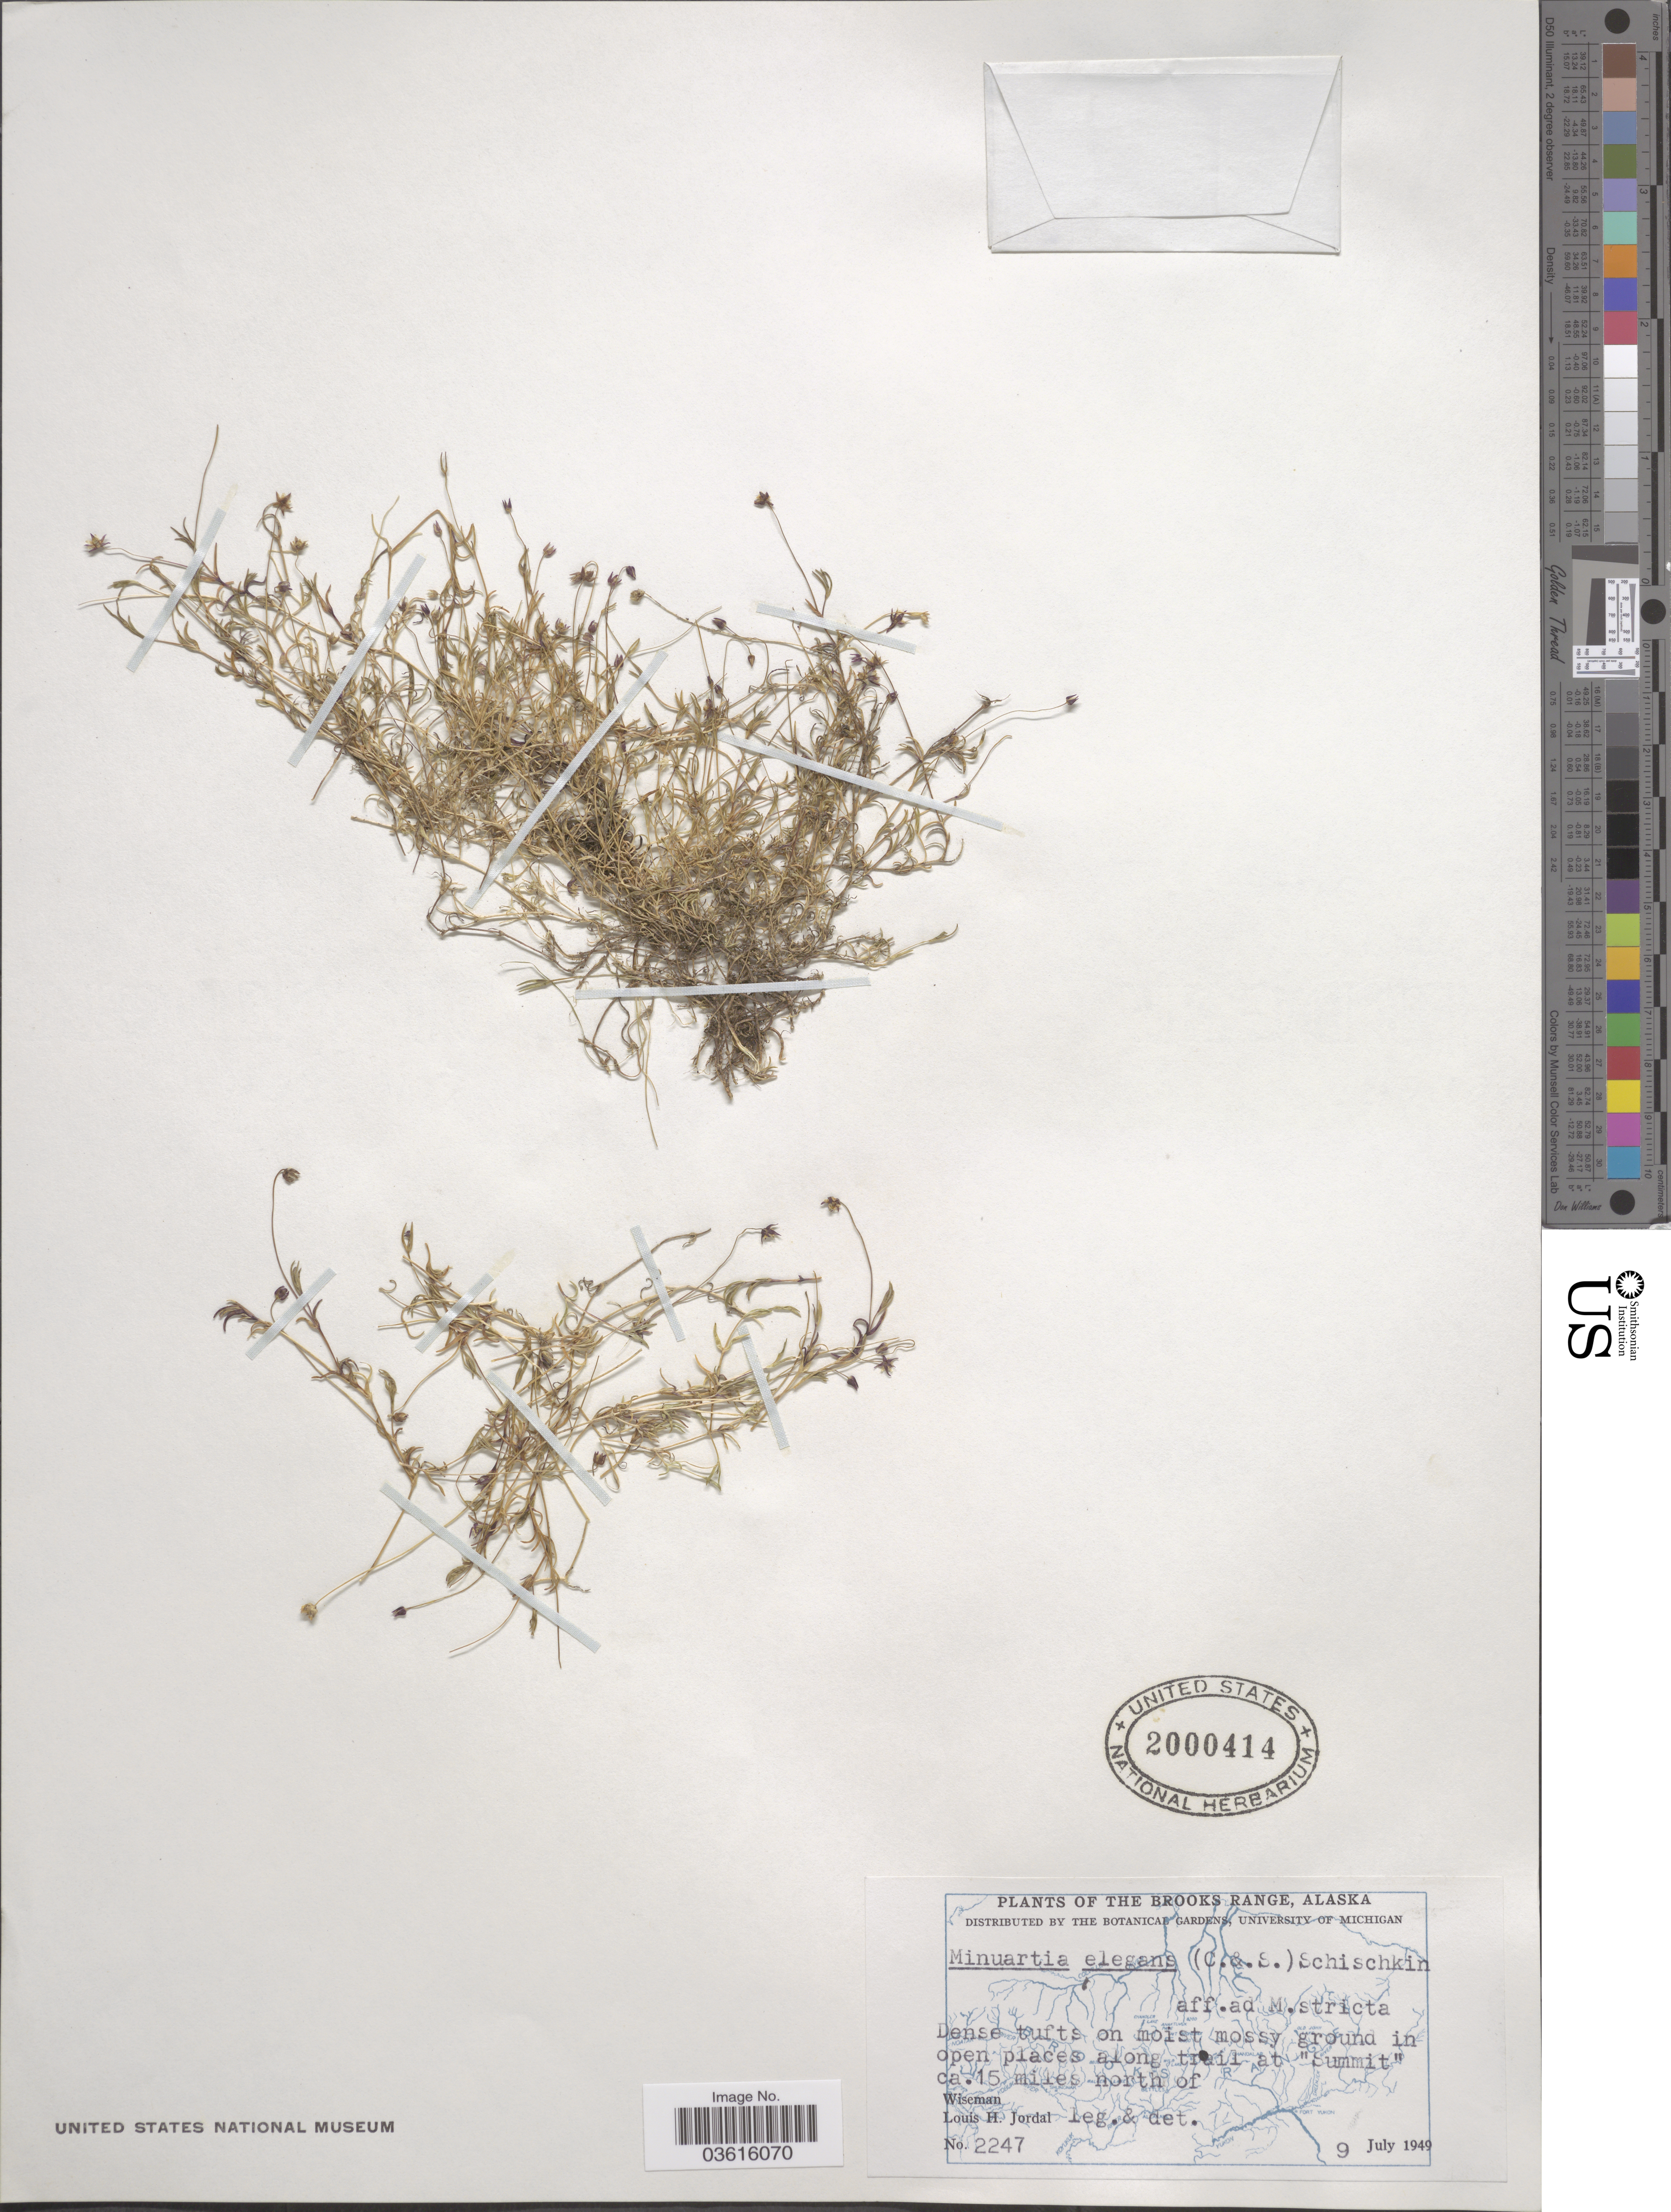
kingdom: Plantae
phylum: Tracheophyta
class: Magnoliopsida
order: Caryophyllales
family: Caryophyllaceae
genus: Minuartia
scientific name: Minuartia elegans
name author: (Cham. & Schltdl.) Schischk.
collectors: L. Jordal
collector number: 2247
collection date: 1949-07-09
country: United States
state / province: Alaska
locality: The Brooks Range. Along trail at "Summit" ca. 15 miles north of Wiseman.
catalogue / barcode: US 2000414